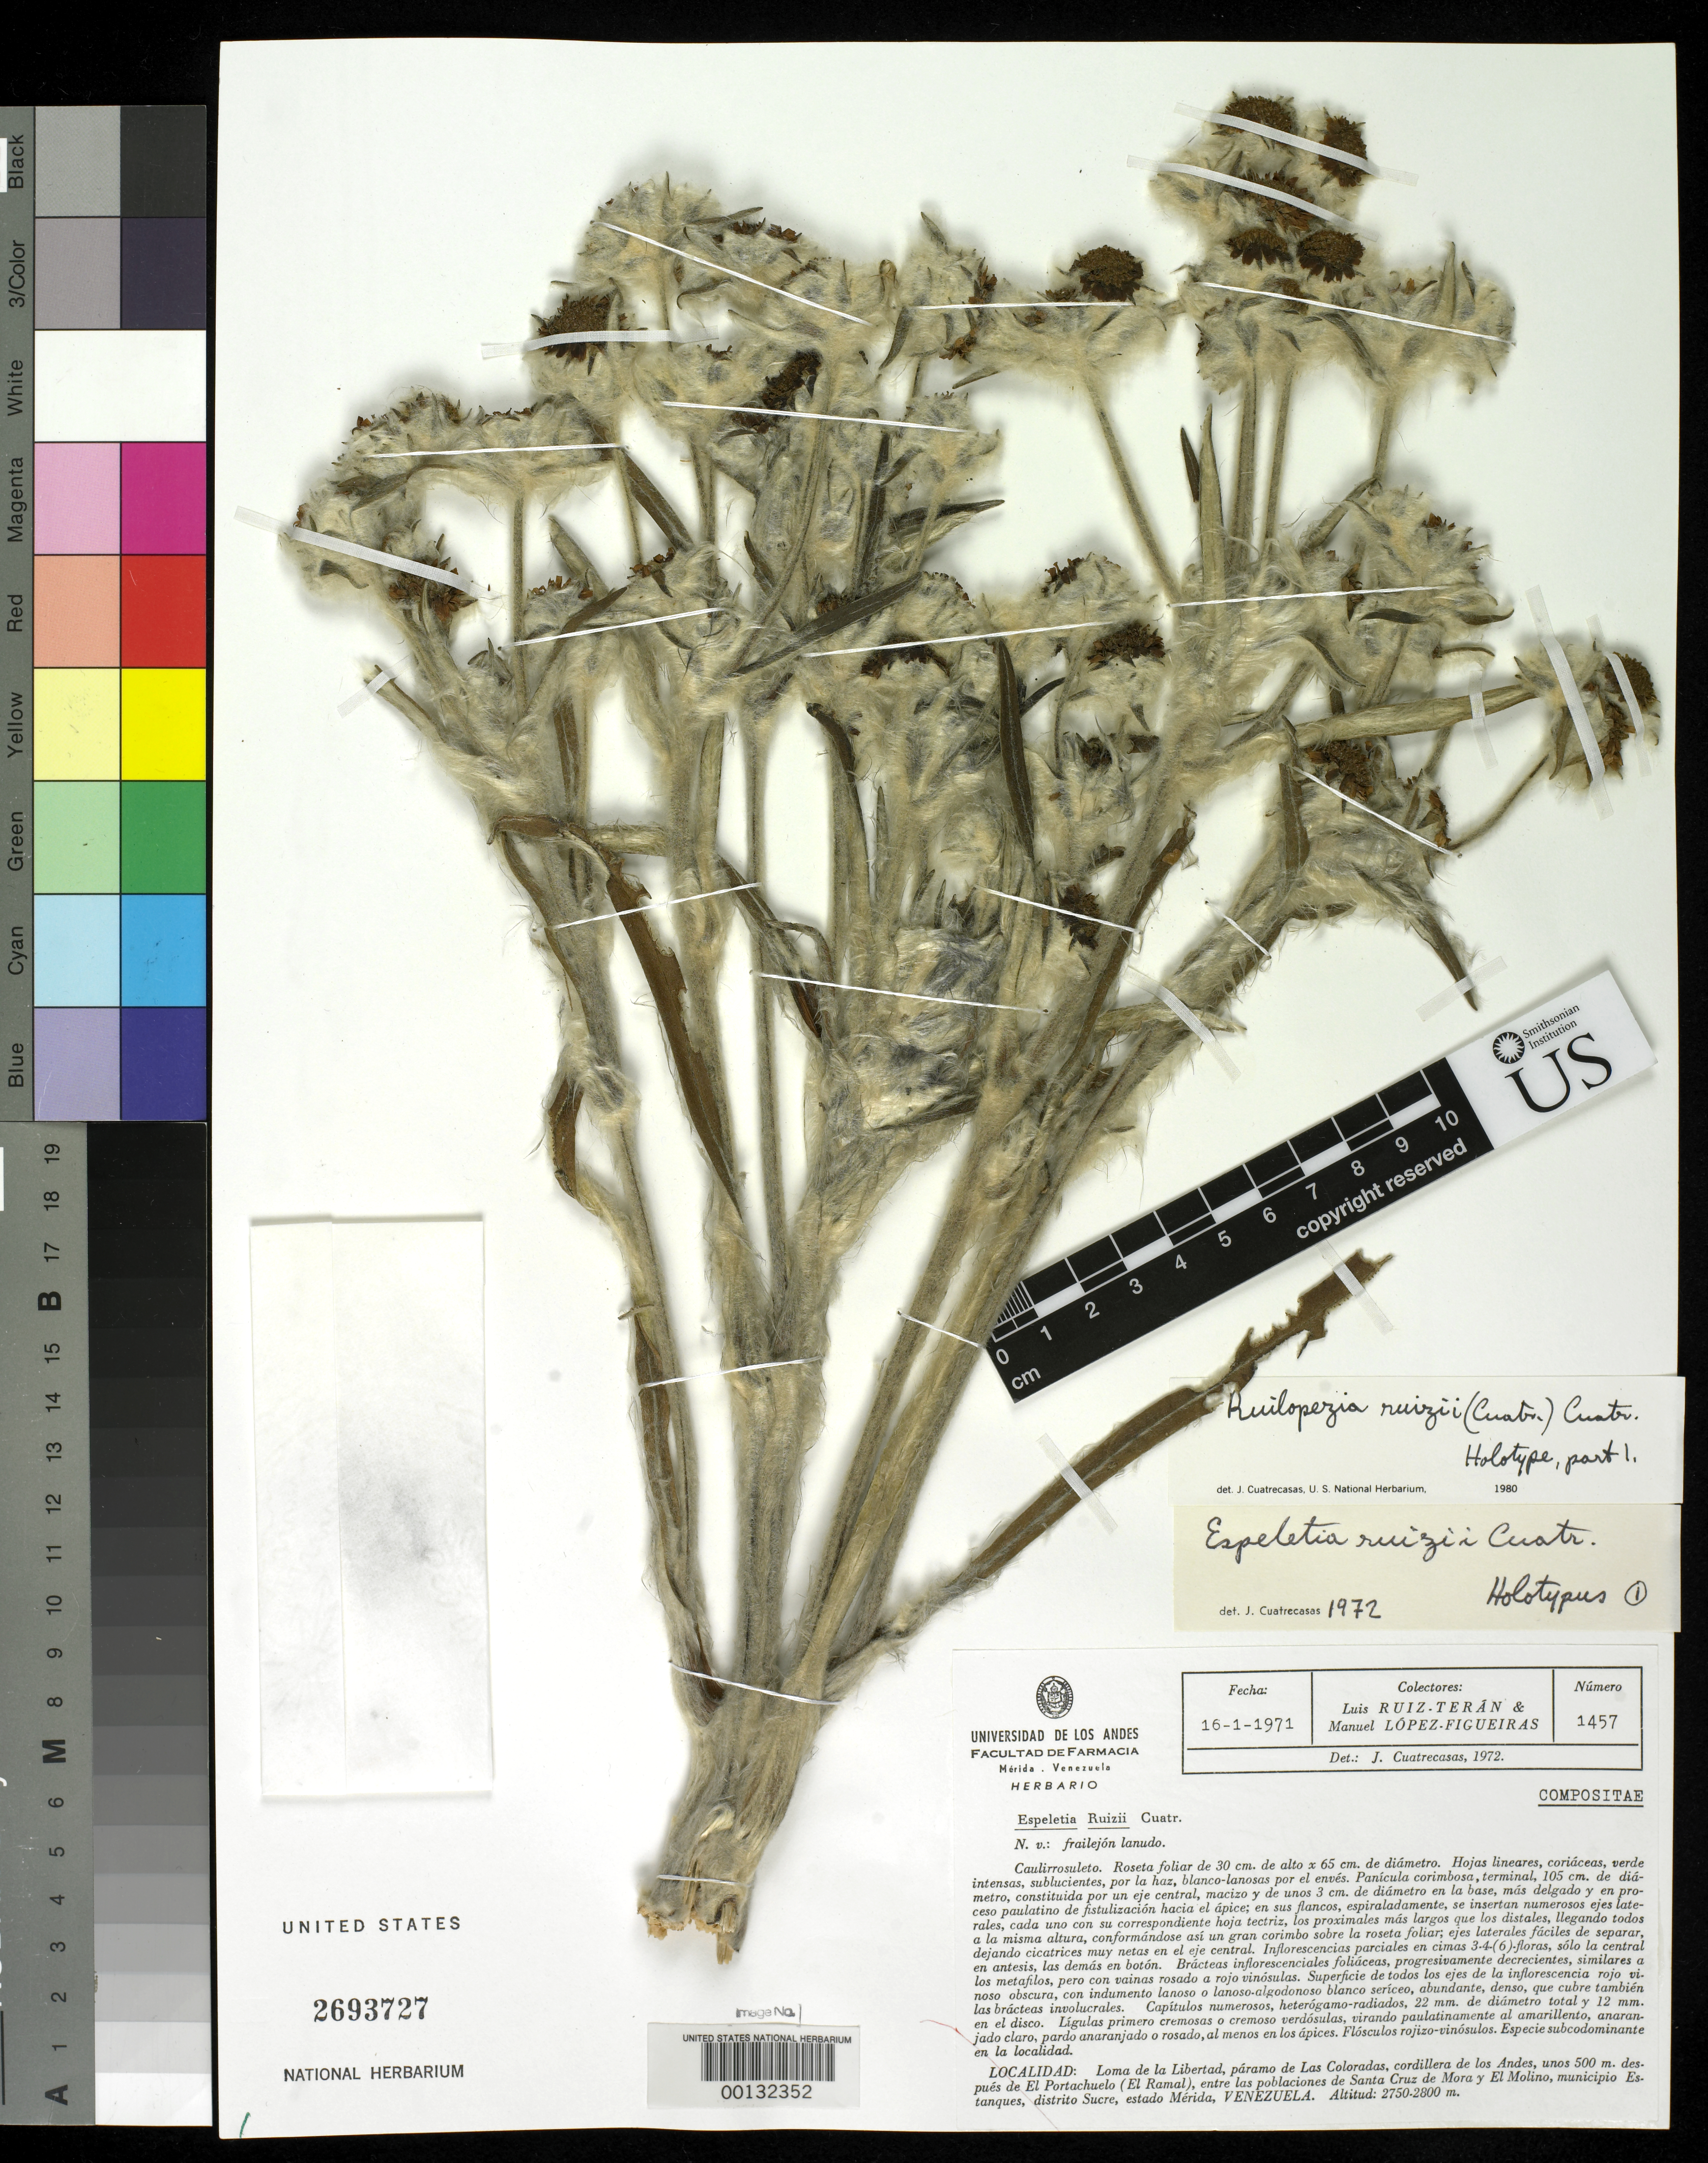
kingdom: Plantae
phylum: Tracheophyta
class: Magnoliopsida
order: Asterales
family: Asteraceae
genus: Espeletia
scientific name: Espeletia ruizii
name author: Cuatrec.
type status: Holotype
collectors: L. E. Ruíz-Terán & M. López Figueiras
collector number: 1457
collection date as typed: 16 Jan 1971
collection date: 1971-01-16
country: Venezuela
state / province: Mérida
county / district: Sucre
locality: Loma de La Libertad, Páramo de Las Coloradas, Cordillera de Los Andes, between Santa Cruz de Mora and El Molino.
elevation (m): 2750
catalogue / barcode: US 2693727